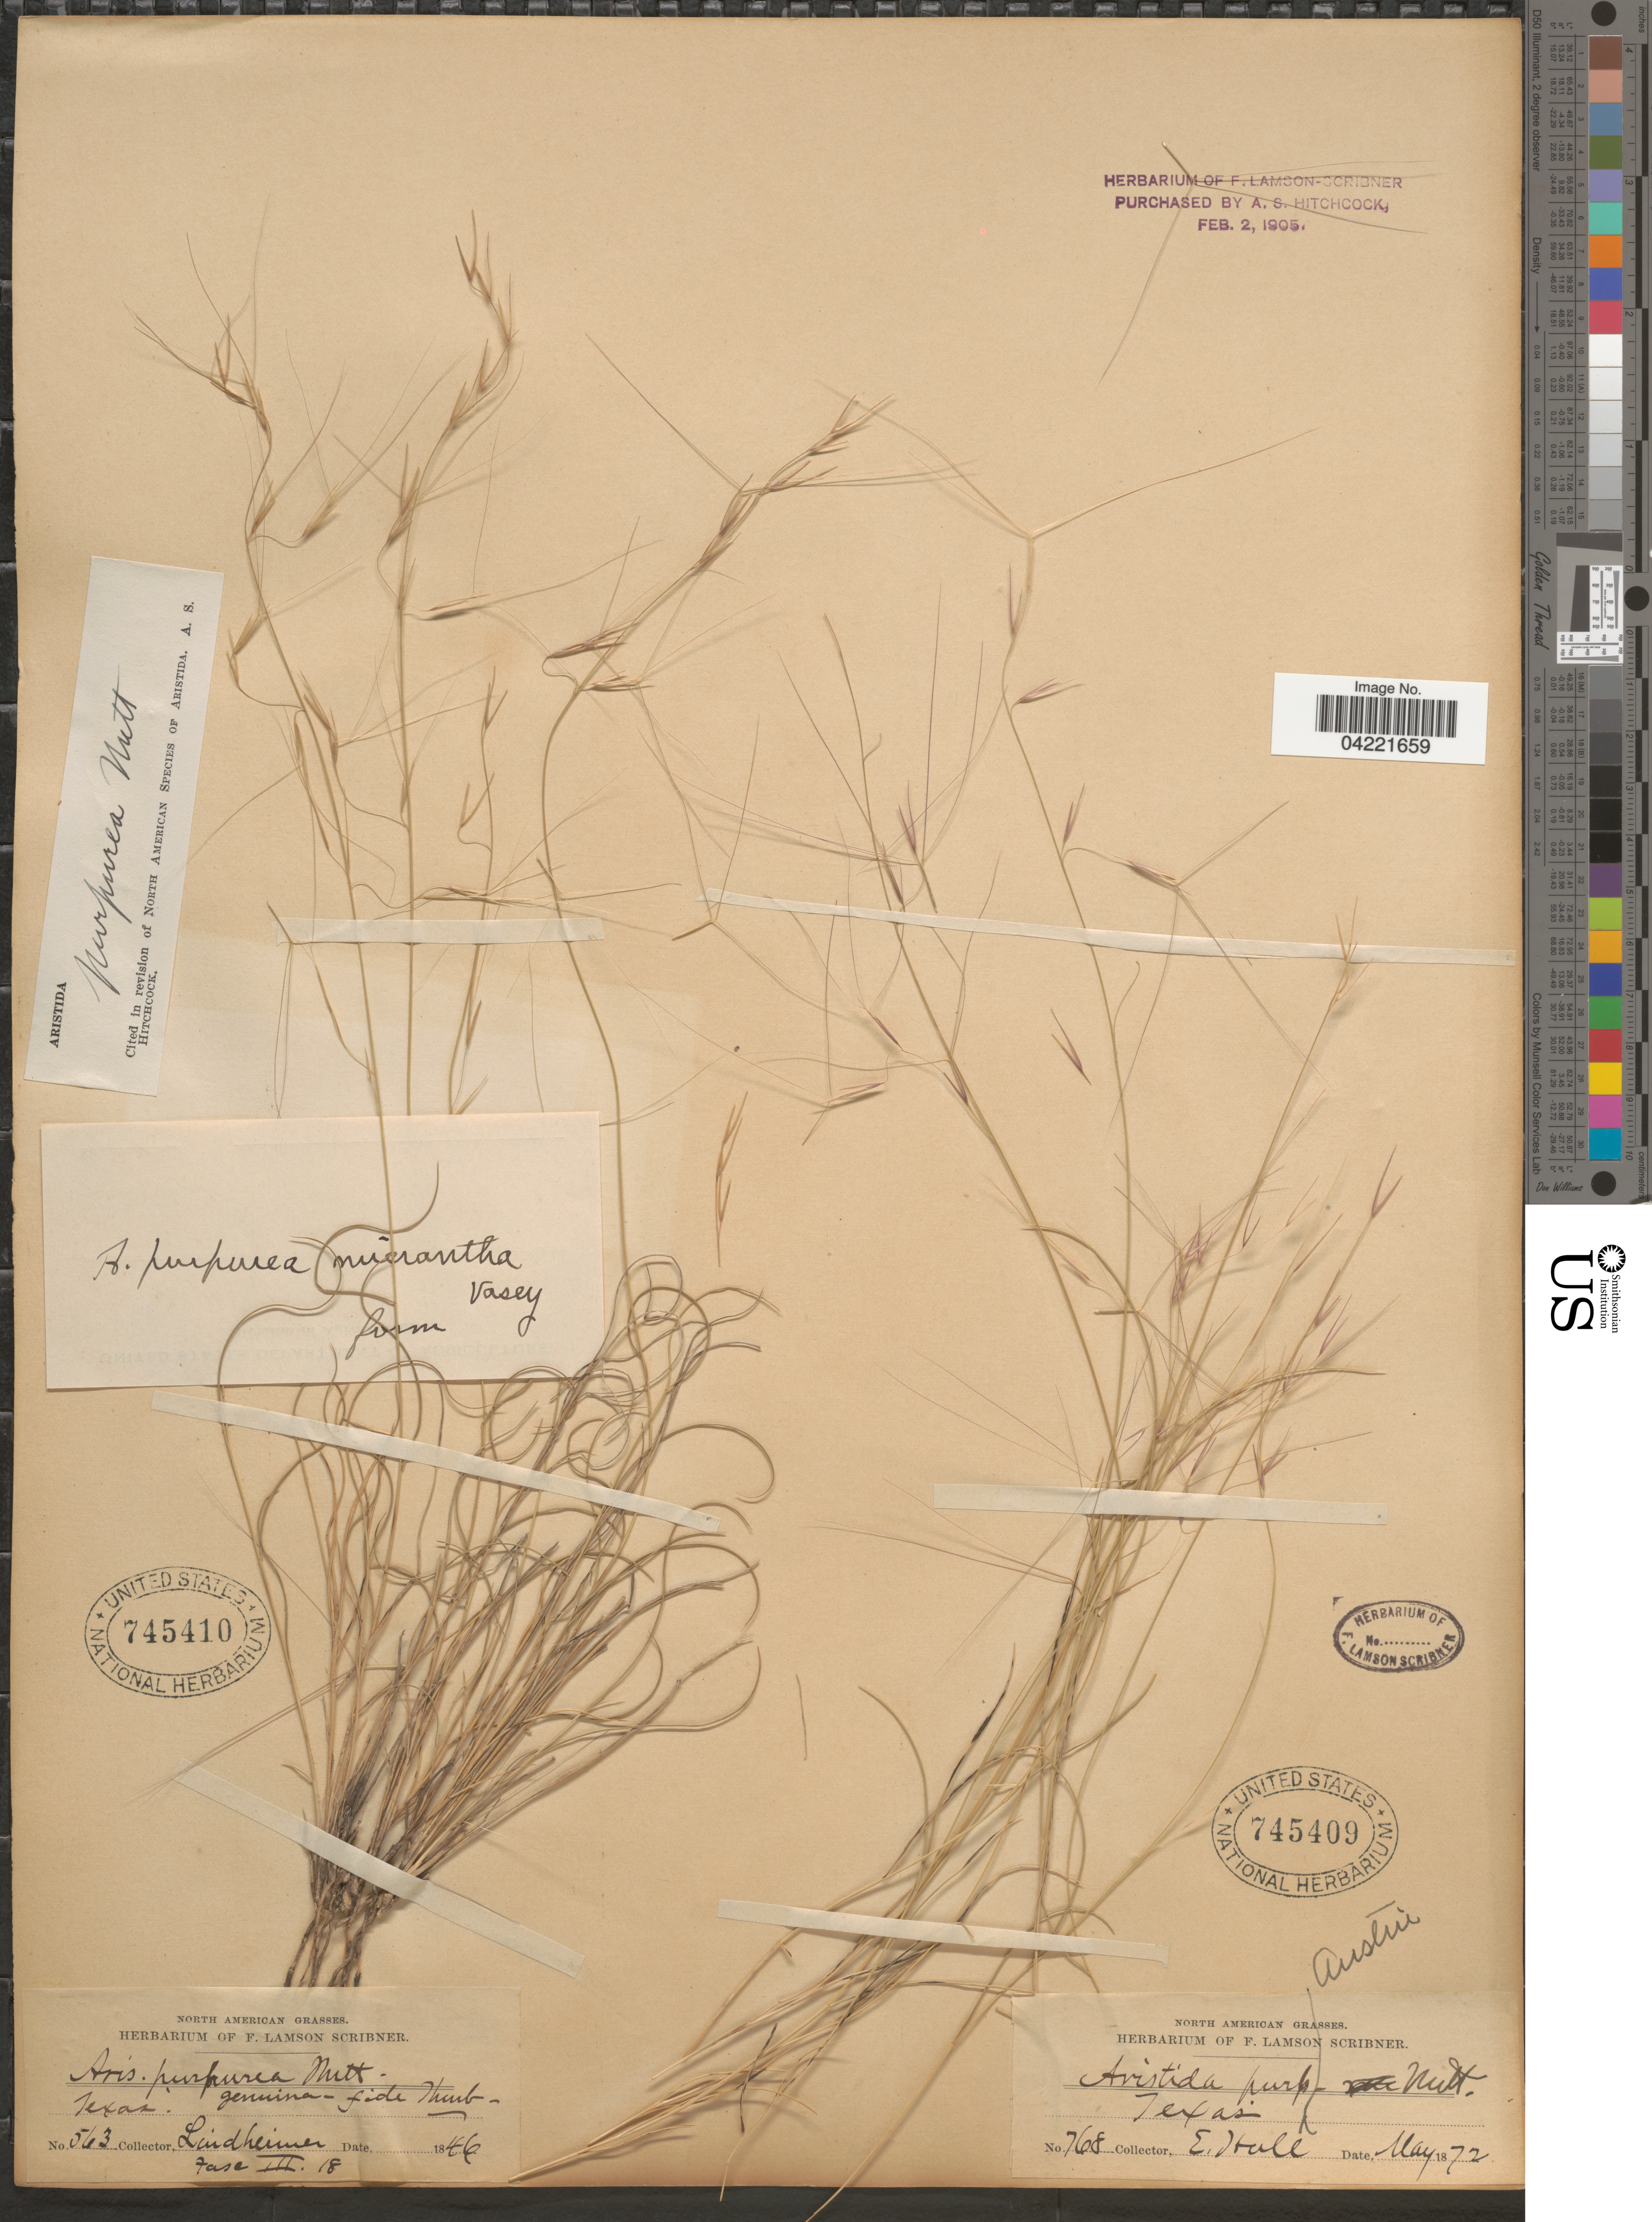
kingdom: Plantae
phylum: Tracheophyta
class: Liliopsida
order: Poales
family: Poaceae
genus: Aristida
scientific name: Aristida purpurea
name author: Nutt.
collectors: -. Lindheimer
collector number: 563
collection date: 1846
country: United States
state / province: Texas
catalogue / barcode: US 745410-2